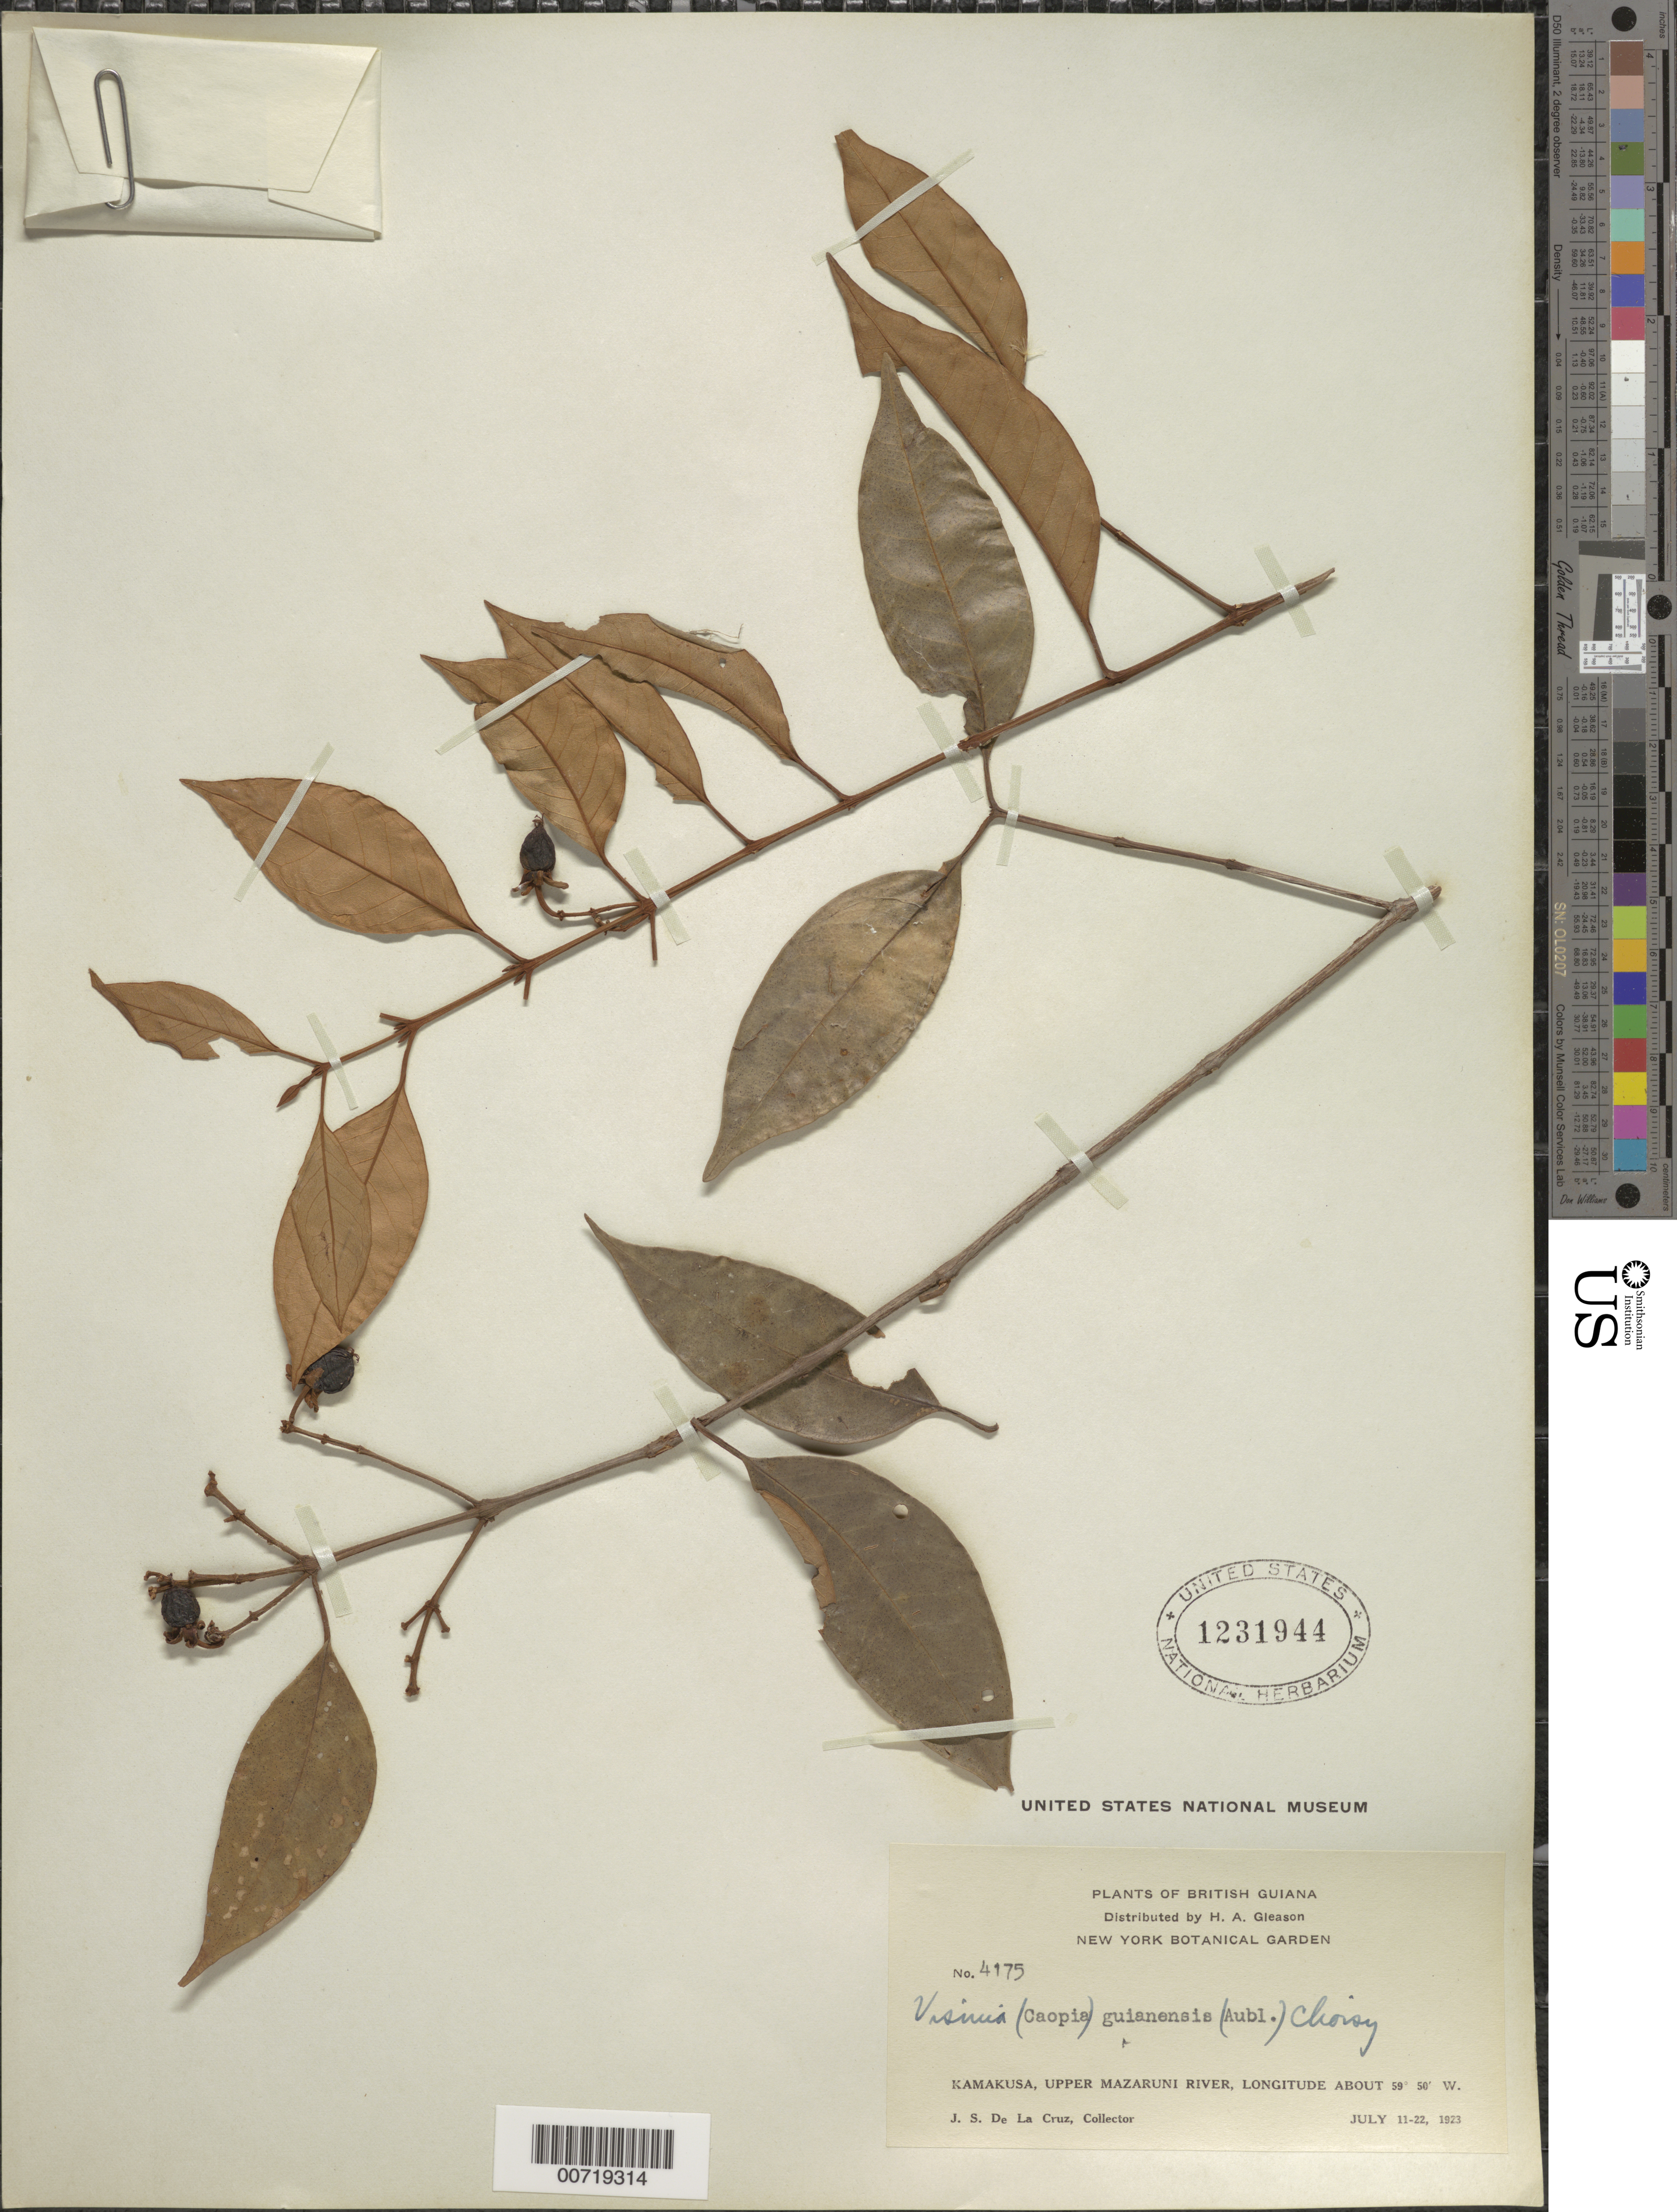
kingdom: Plantae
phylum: Tracheophyta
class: Magnoliopsida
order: Malpighiales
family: Hypericaceae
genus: Vismia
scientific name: Vismia guianensis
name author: (Aubl.) Pers.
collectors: J. S. de la Cruz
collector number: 4175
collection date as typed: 11-Jul-23 to 22-Jul-23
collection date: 1923-07-11/1923-07-22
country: Guyana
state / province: Cuyuni-Mazaruni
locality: Kamakusa, Upper Mazaruni R.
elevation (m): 100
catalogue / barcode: US 1231944